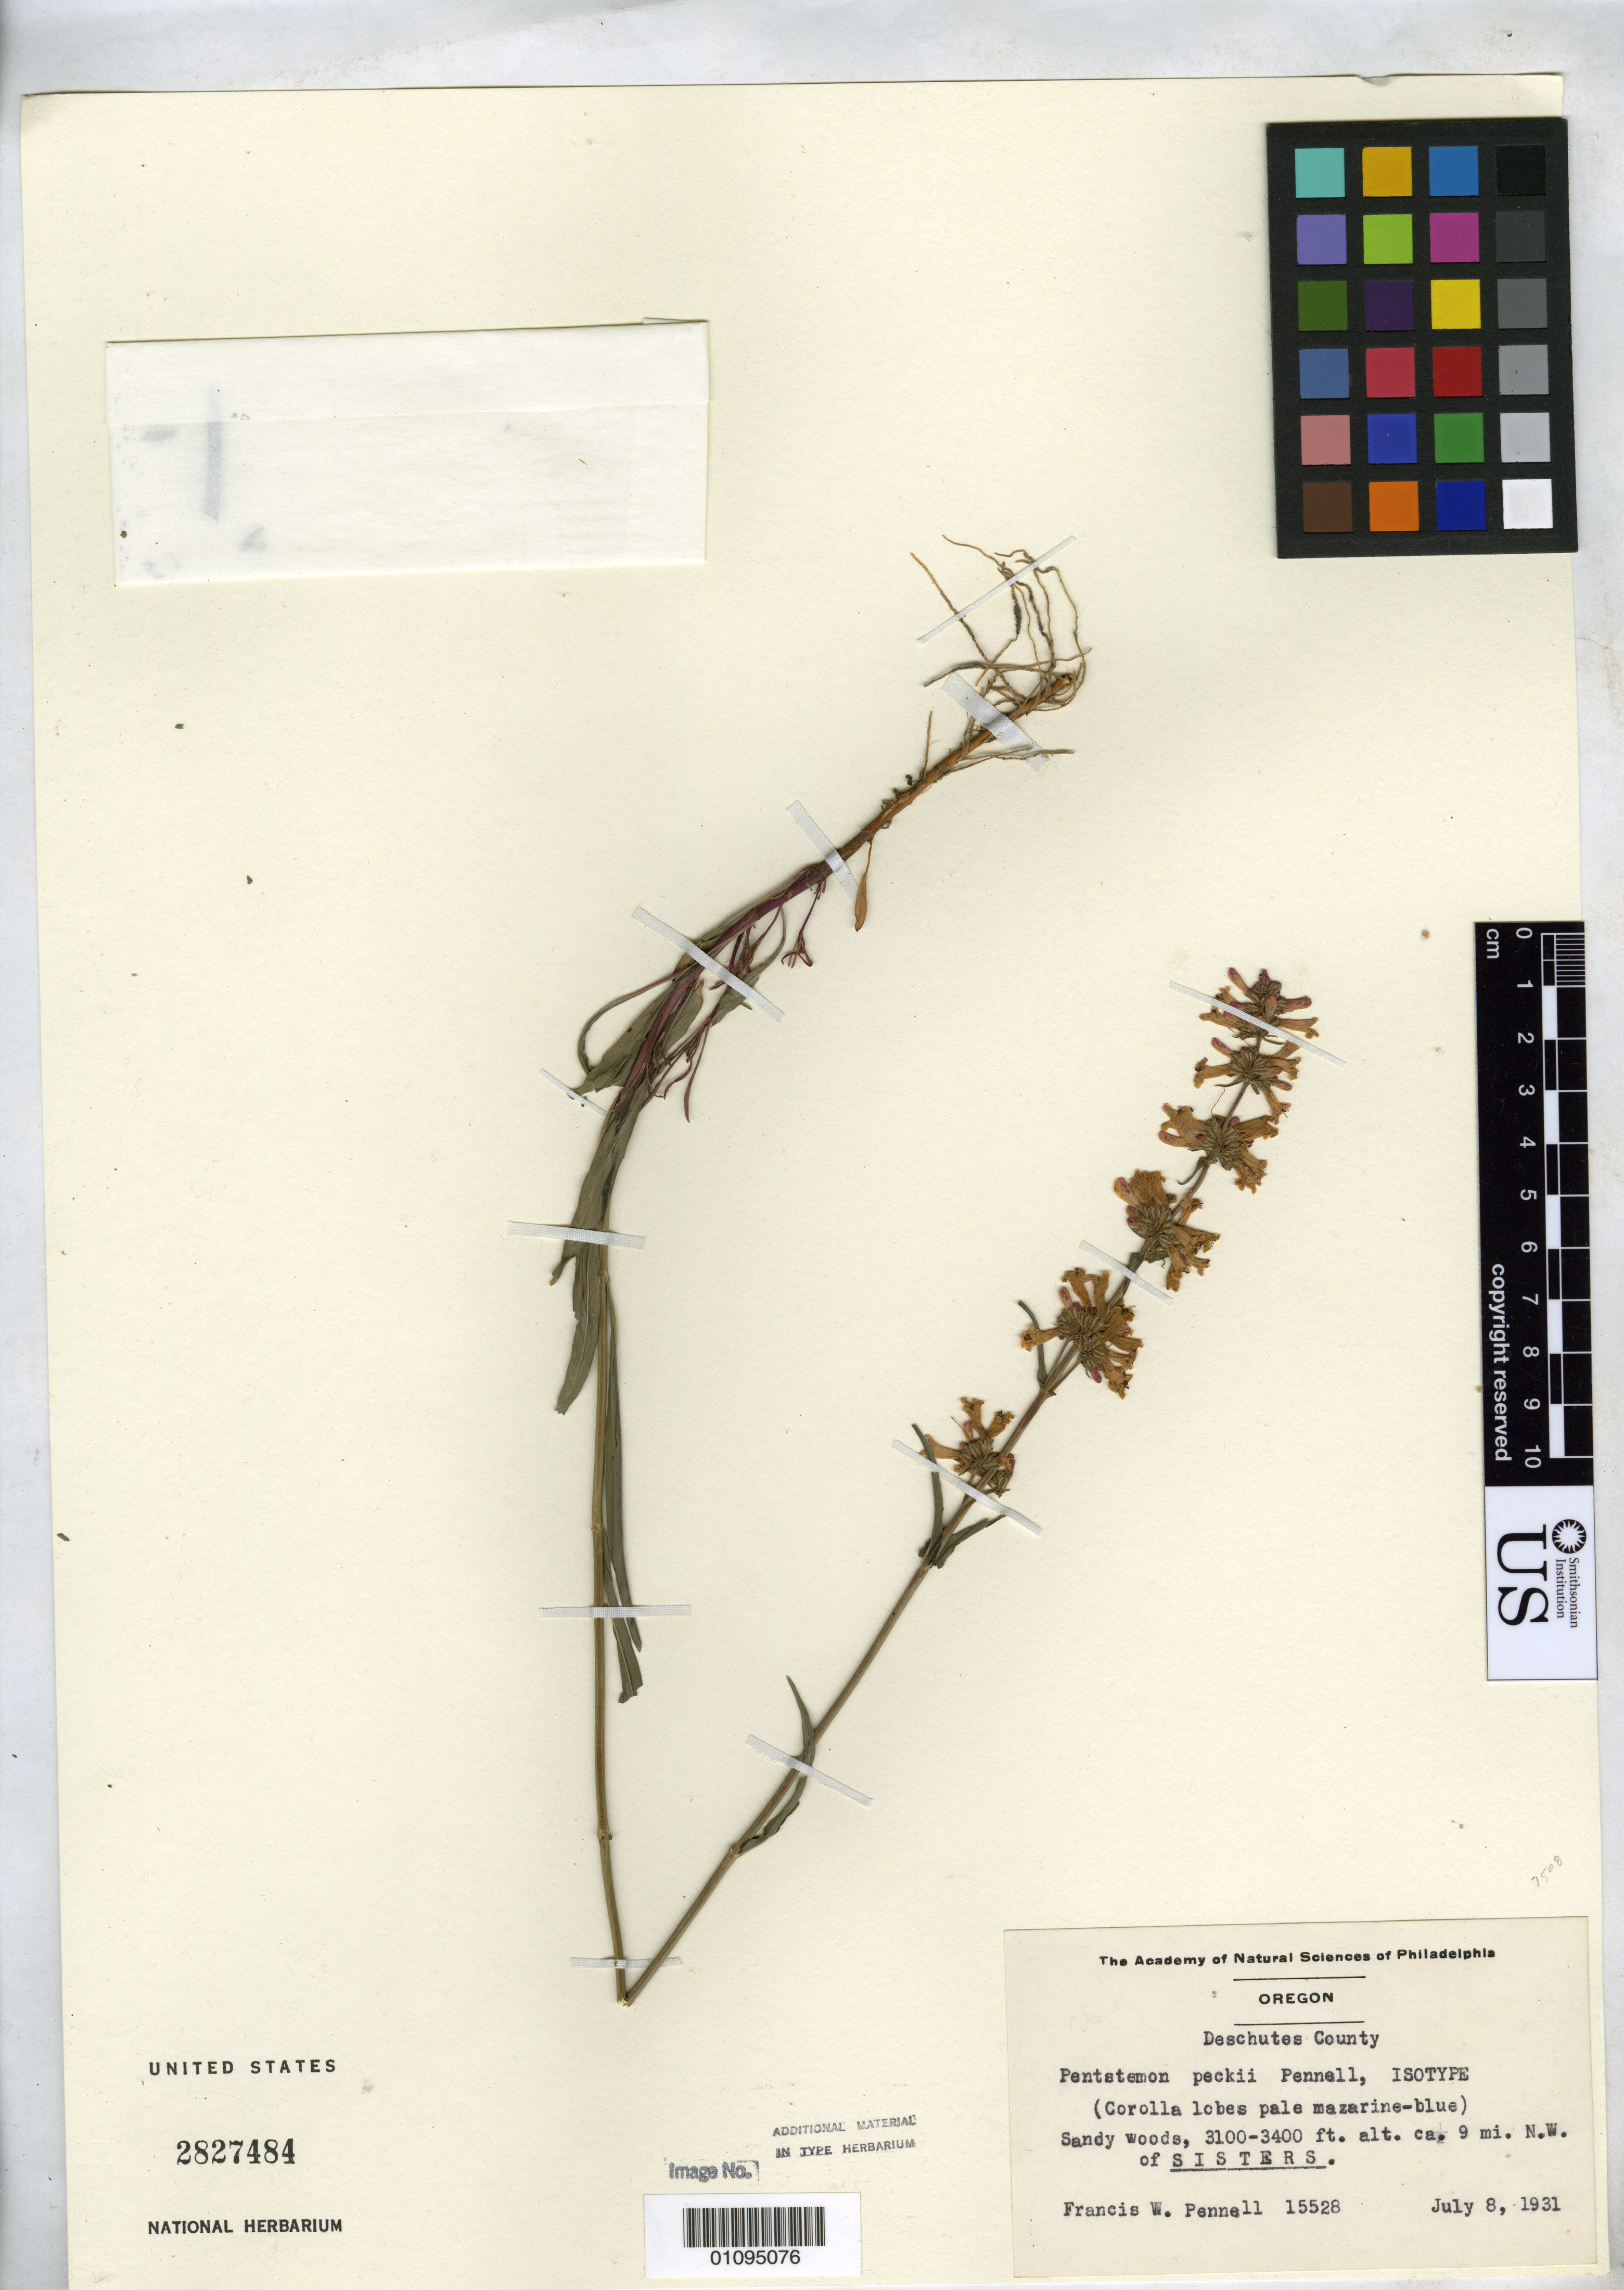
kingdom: Plantae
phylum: Tracheophyta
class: Magnoliopsida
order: Lamiales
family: Plantaginaceae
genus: Penstemon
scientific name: Penstemon peckii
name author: Pennell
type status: Isotype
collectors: F. W. Pennell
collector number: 15528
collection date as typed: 08 Jul 1931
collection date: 1931-07-08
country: United States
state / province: Oregon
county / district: Deschutes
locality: Ca 9 mi NW of Sisters.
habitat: Sandy-woods.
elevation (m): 945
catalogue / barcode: US 2827484